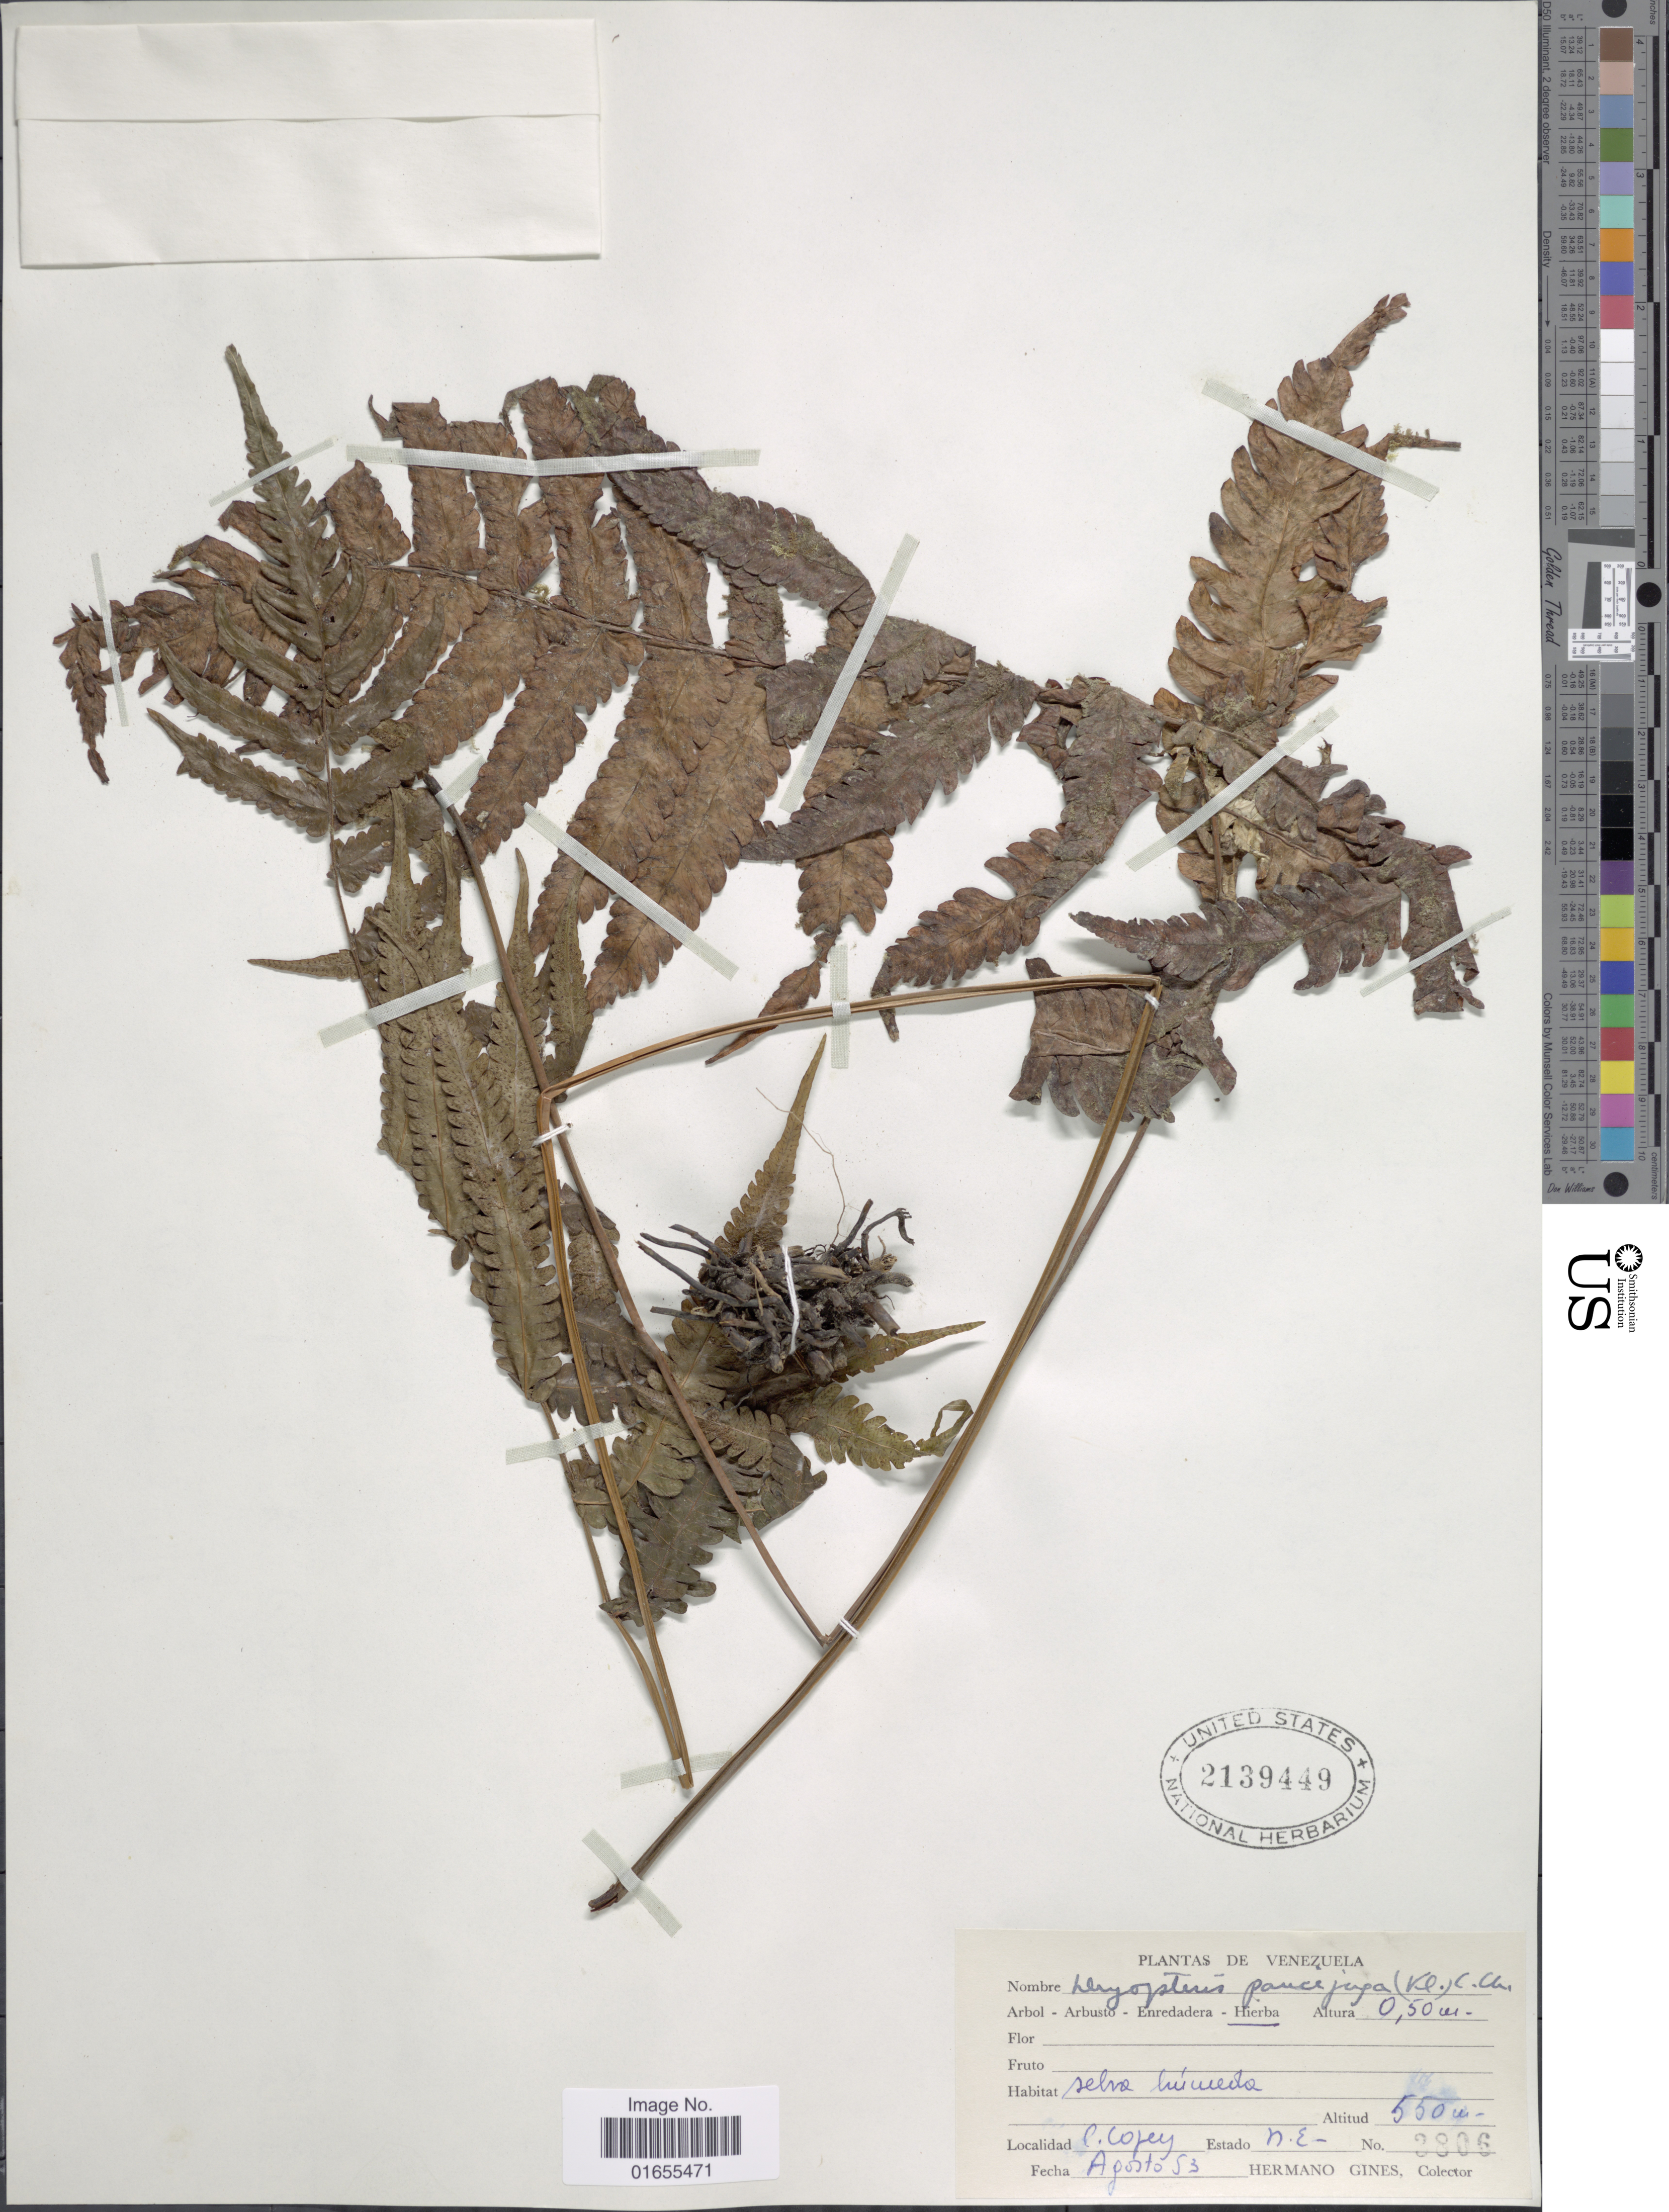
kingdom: Plantae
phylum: Tracheophyta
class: Polypodiopsida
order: Polypodiales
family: Thelypteridaceae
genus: Goniopteris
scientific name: Goniopteris paucijuga (Klotzsch) comb. nov., ined 2015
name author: (Klotzsch)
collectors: Bro. Gines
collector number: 3806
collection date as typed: Transcribed d/m/y: /8/53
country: Venezuela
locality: C. Copey, N. E.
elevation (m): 550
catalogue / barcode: US 2139449